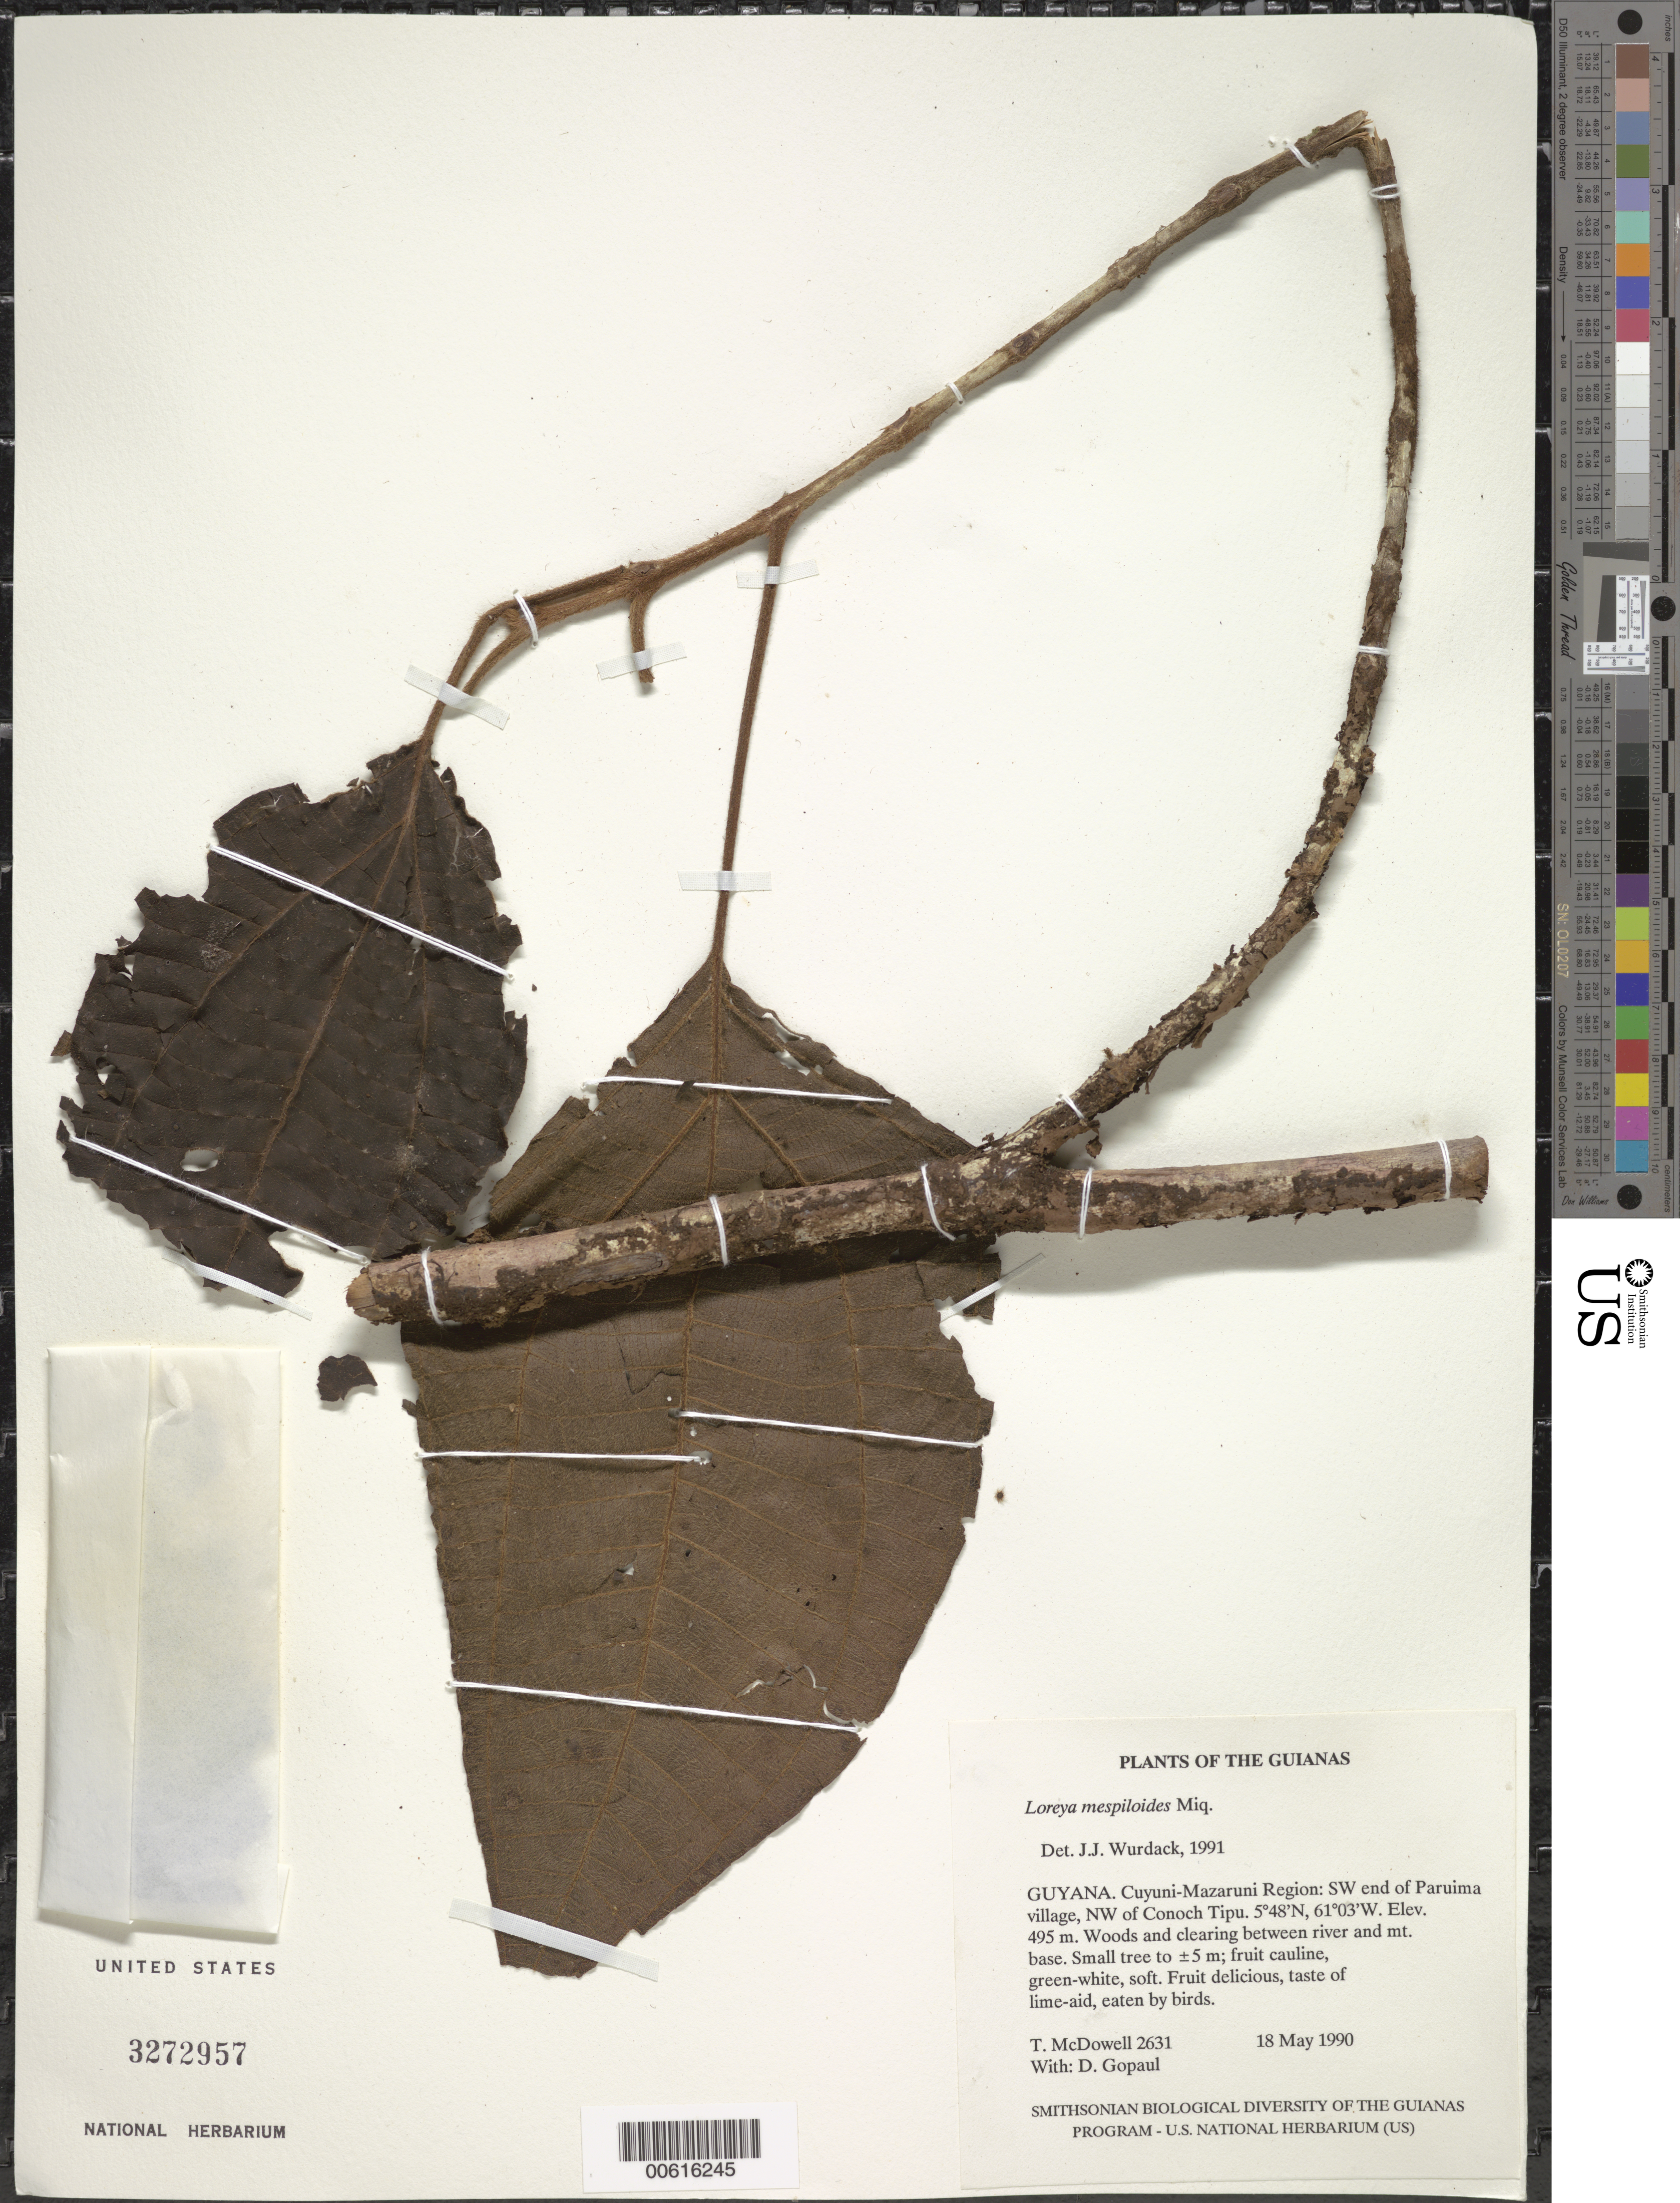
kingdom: Plantae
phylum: Tracheophyta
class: Magnoliopsida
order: Myrtales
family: Melastomataceae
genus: Bellucia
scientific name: Bellucia mespiloides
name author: (Miq.) J.F. Macbr.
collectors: T. McDowell & D. Gopaul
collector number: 2631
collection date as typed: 18 May 1990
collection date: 1990-05-18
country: Guyana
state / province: Cuyuni-Mazaruni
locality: SW end of Paruima village, NW of Conoch Tipu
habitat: Woods and clearing between river and mountain base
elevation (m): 495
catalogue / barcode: US 3272957